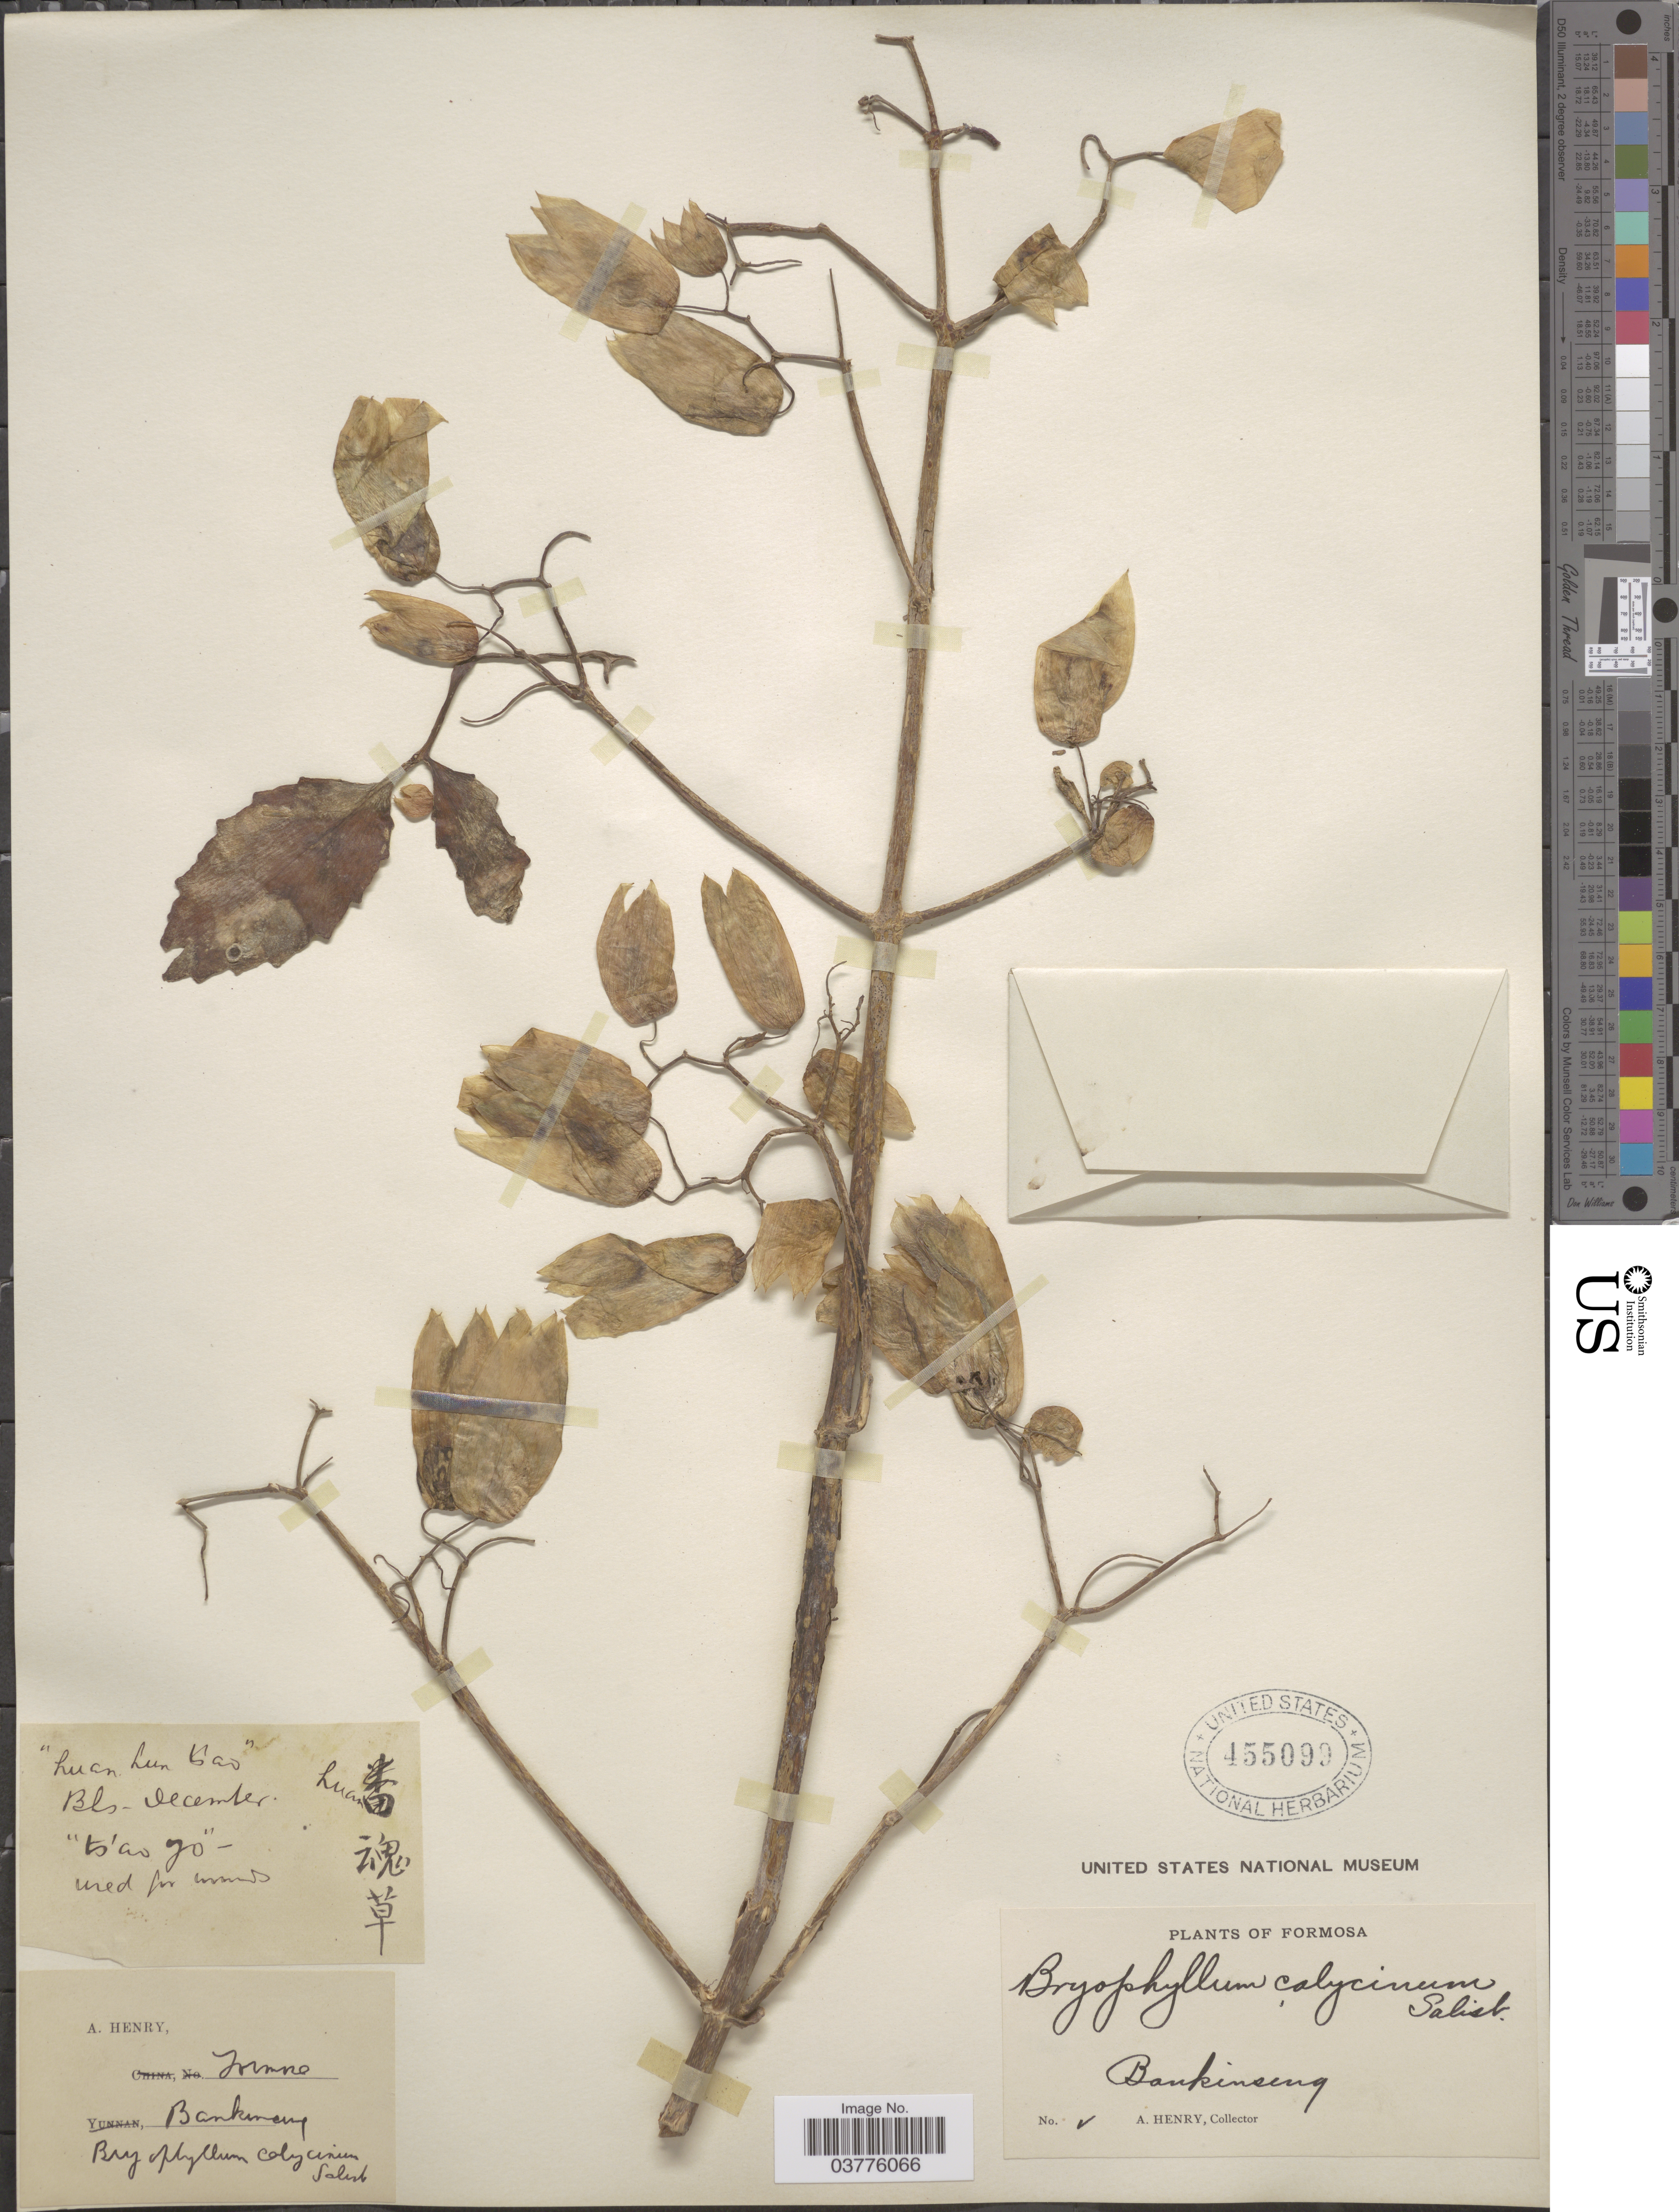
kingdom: Plantae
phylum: Tracheophyta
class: Magnoliopsida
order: Saxifragales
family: Crassulaceae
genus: Kalanchoe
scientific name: Kalanchoe pinnata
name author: (Lam.) Pers.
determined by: Strong, Mark T., (BOT), Smithsonian Institution - National Museum of Natural History (UNITED STATES)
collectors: A. Henry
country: Taiwan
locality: Formosa. Bankinseng.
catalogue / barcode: US 455099